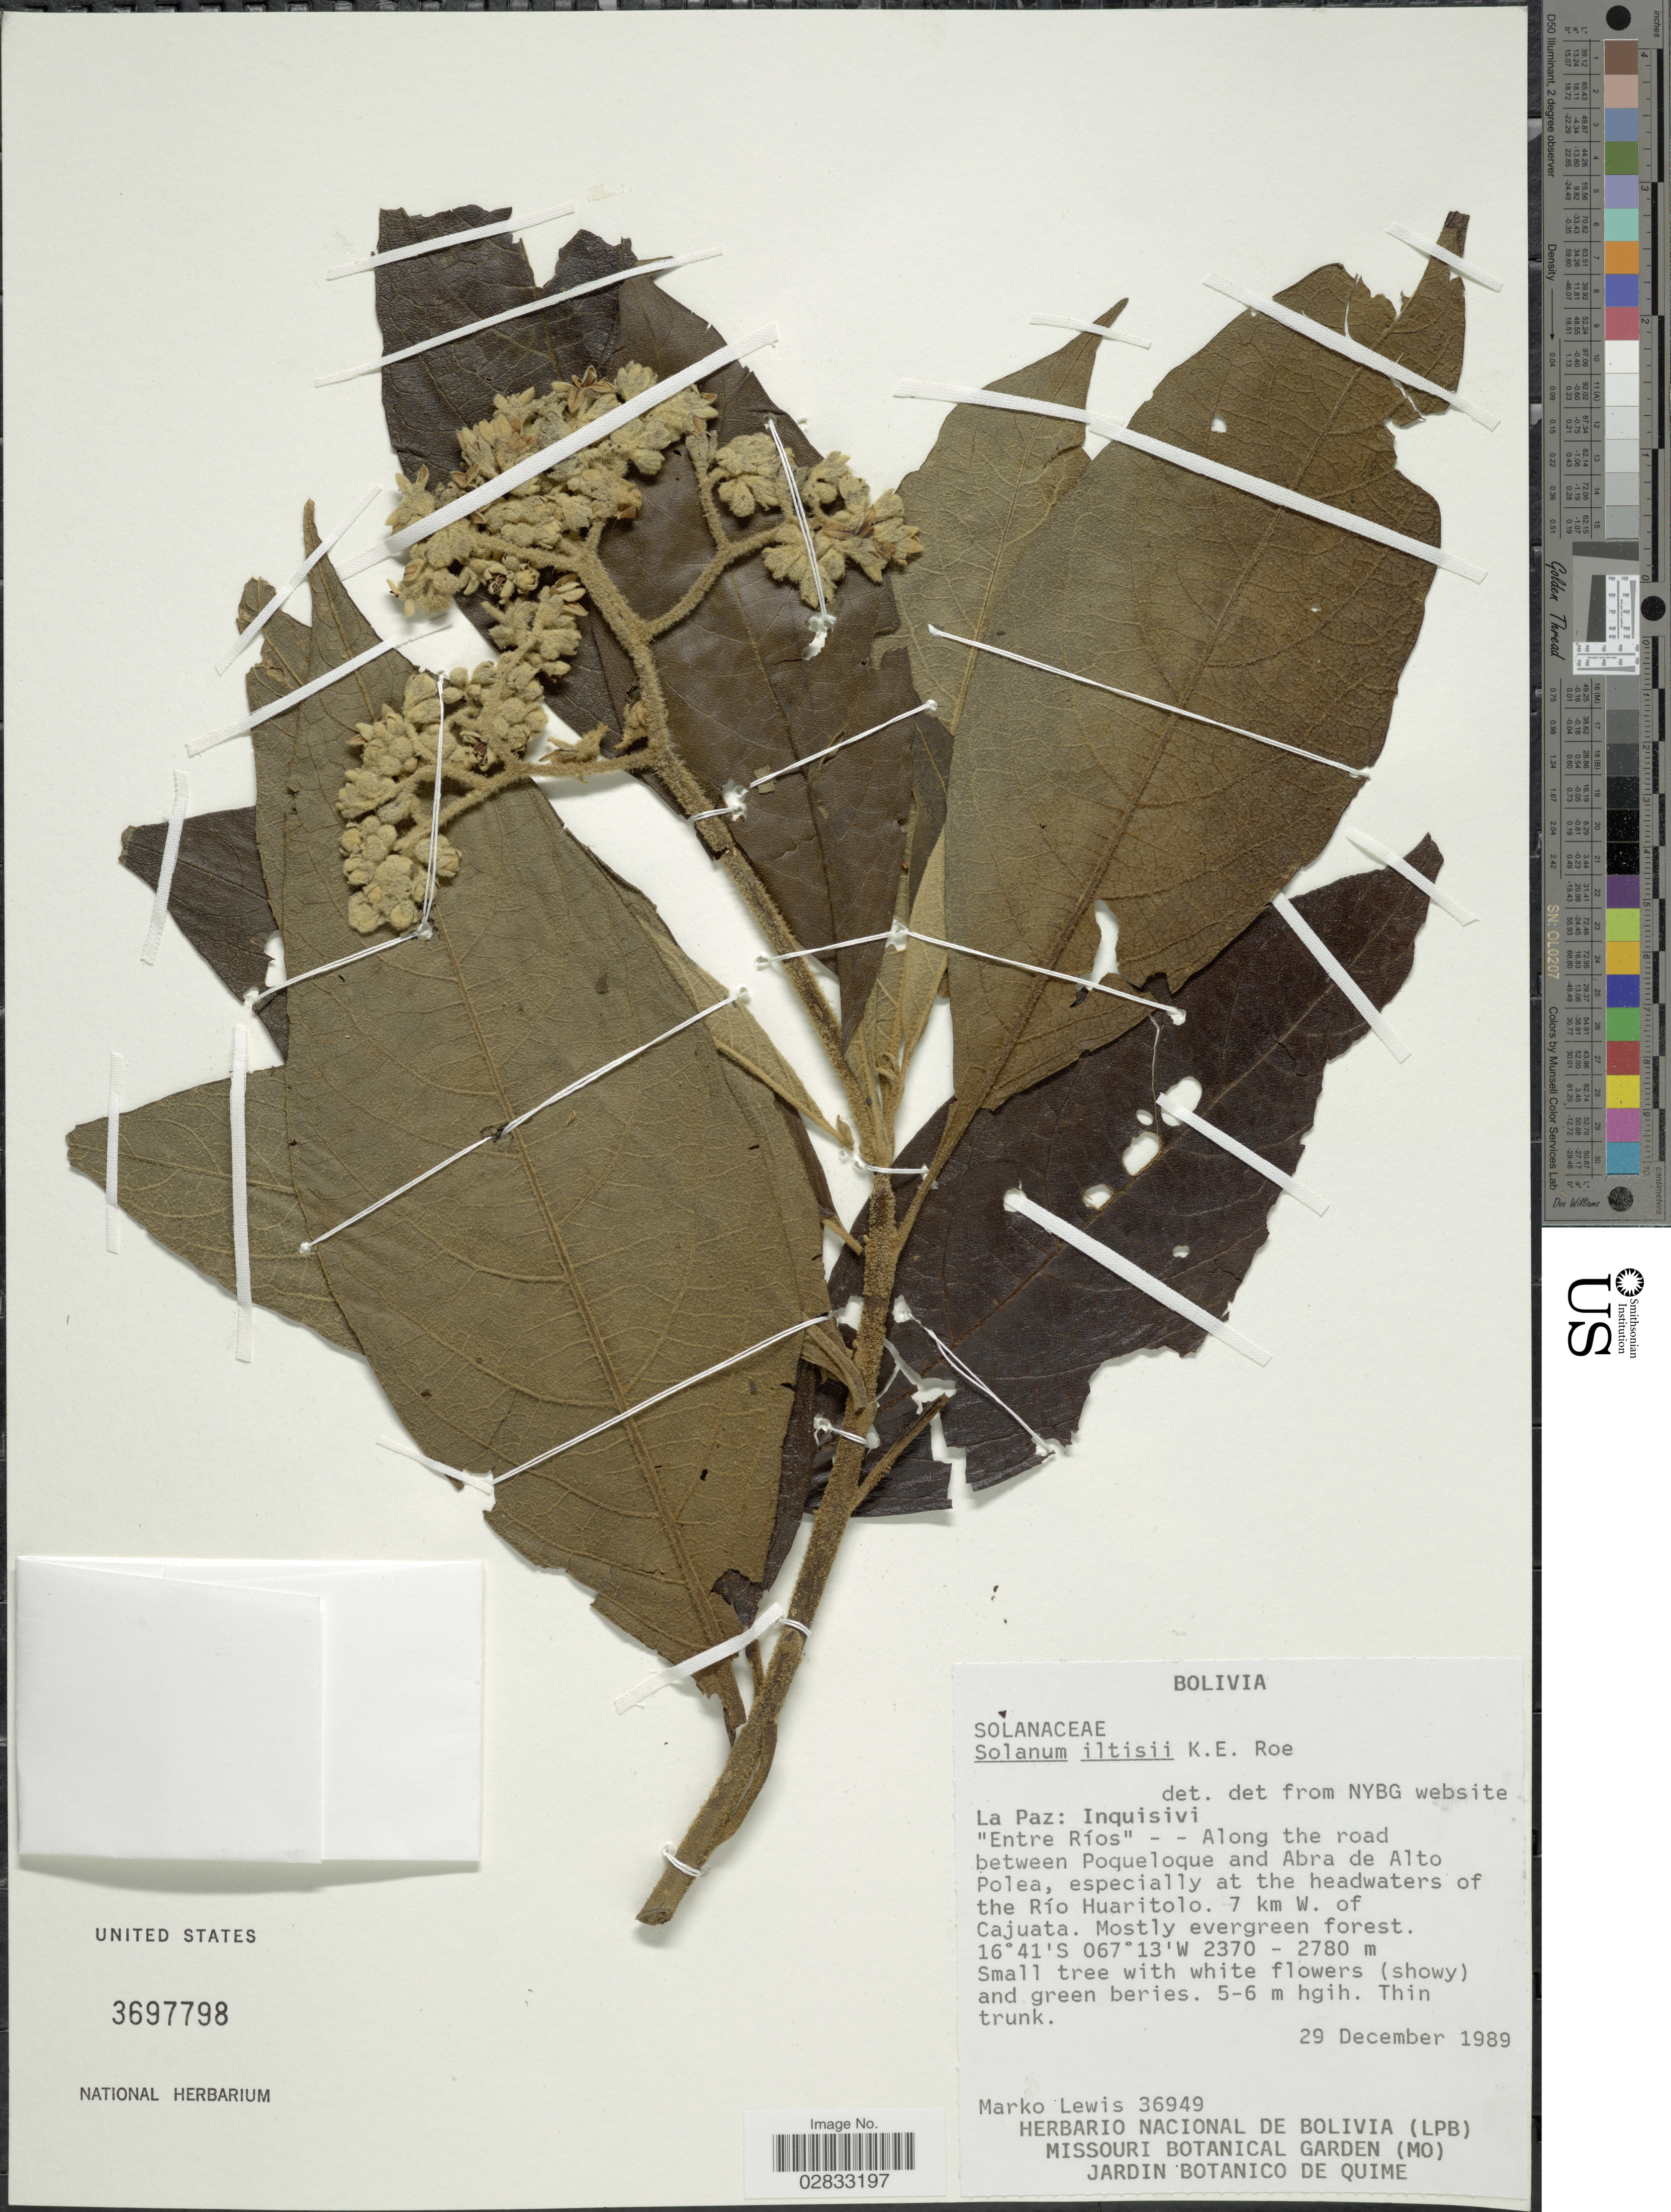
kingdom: Plantae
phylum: Tracheophyta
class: Magnoliopsida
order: Solanales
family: Solanaceae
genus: Solanum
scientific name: Solanum iltisii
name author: K.E. Roe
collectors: M. A. Lewis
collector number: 36949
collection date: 1989-12-29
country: Bolivia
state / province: La Paz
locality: Inquisivi. "Entre Ríos"- - Along the road between Poqueloque and Abra de Alto Polea, especially at the headwaters of the Río Huaritolo, 7 km. W. of Cajuata.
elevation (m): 2370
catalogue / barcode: US 3697798